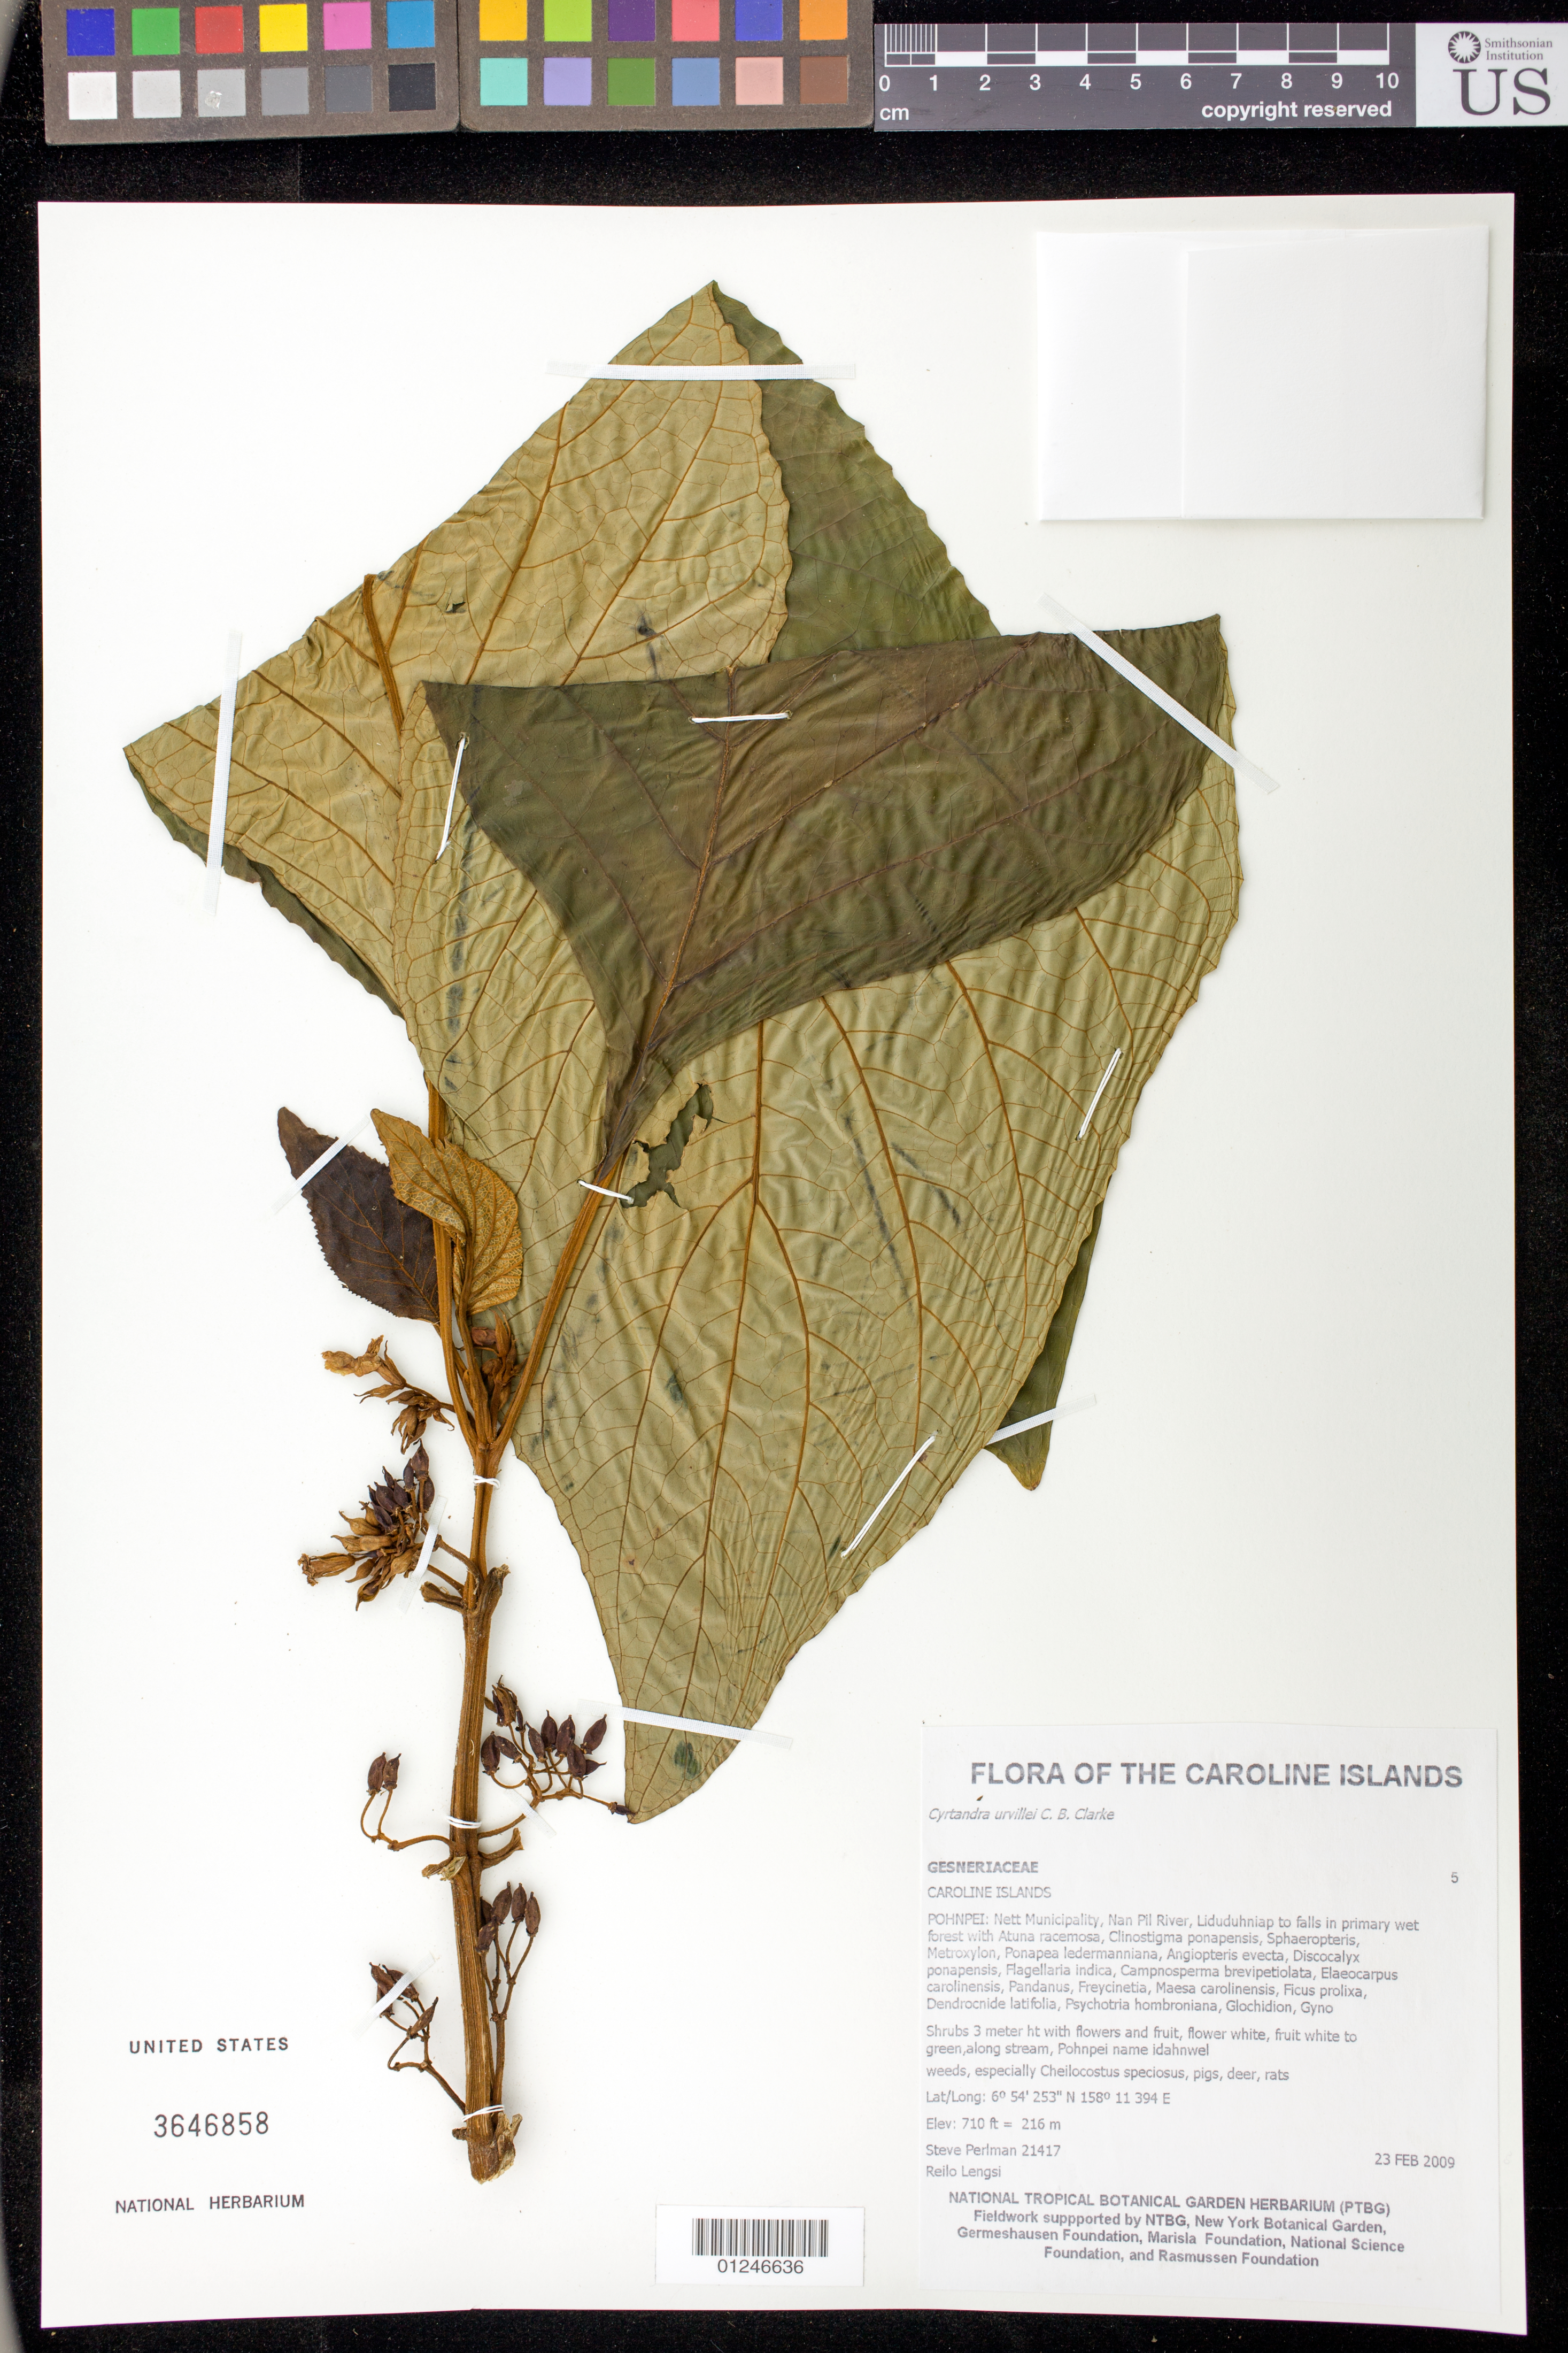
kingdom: Plantae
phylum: Tracheophyta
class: Magnoliopsida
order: Lamiales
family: Gesneriaceae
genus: Cyrtandra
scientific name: Cyrtandra urvillei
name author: C.B. Clarke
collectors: S. Perlmann & R. Lengsi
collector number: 21417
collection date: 2009-02-23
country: Micronesia, Federated States of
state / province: Pohnpei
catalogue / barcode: US 3646858